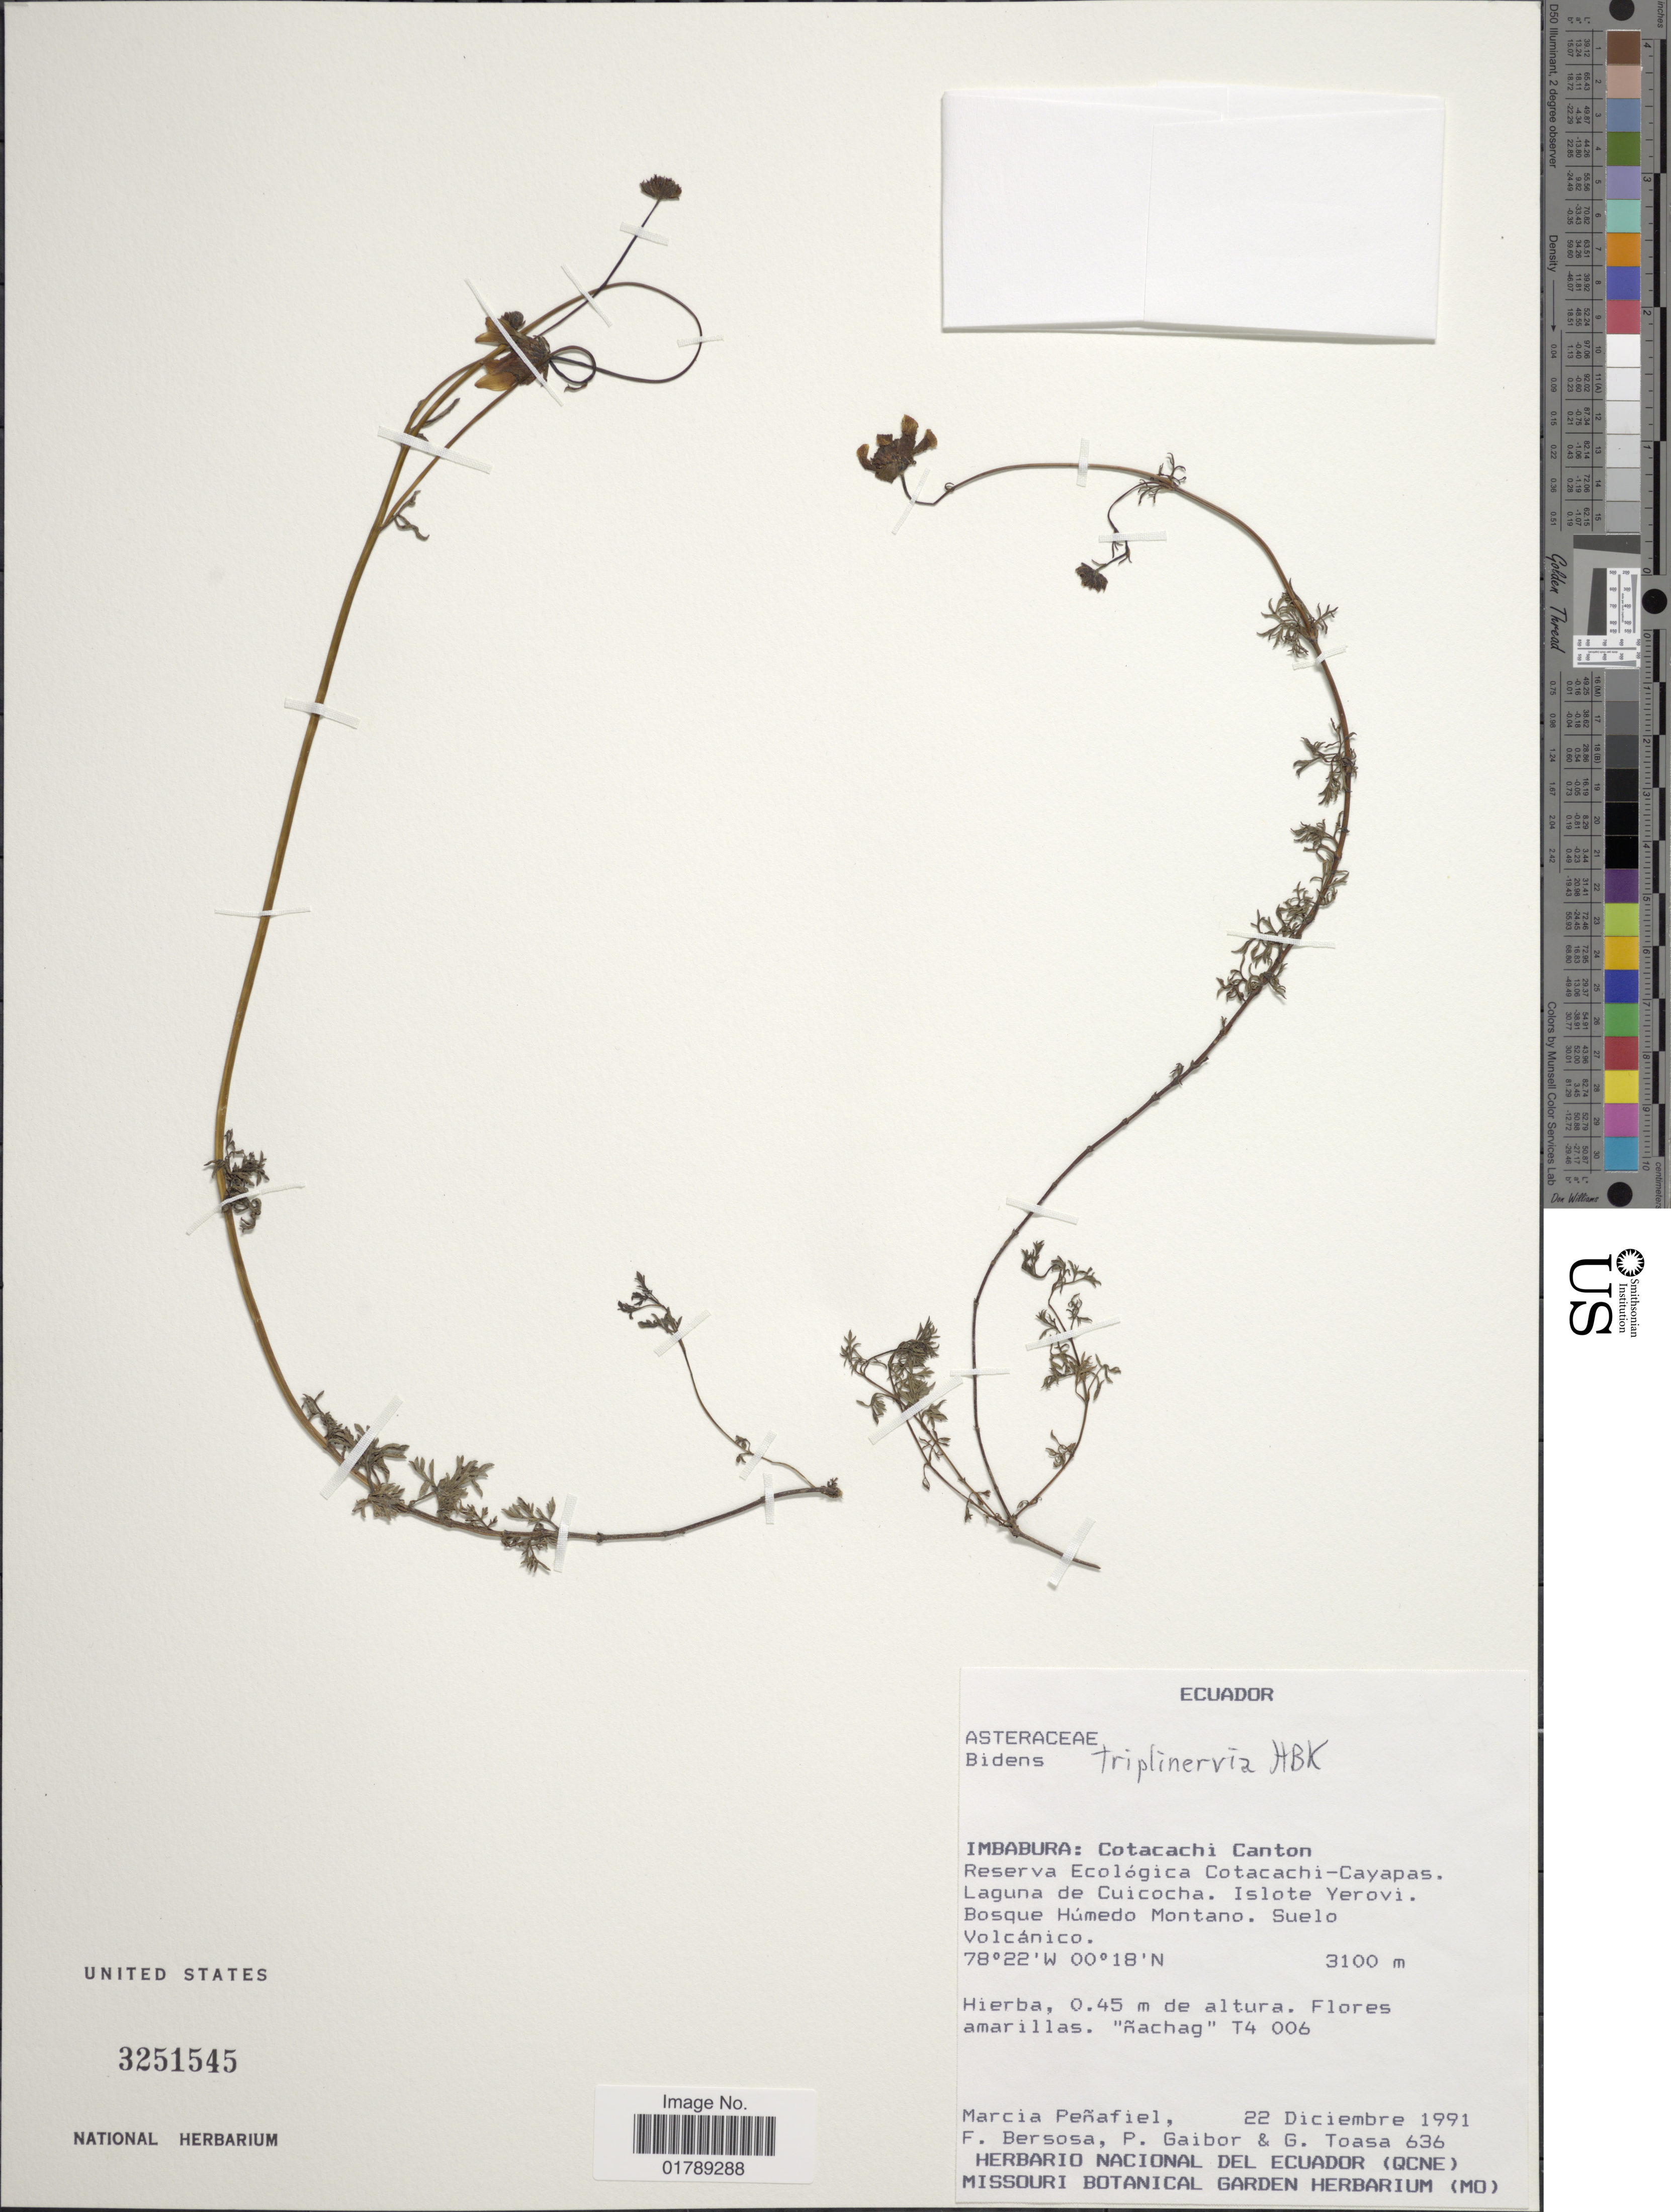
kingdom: Plantae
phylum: Tracheophyta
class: Magnoliopsida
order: Asterales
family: Asteraceae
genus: Bidens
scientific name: Bidens triplinervia var. macrantha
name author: (Wedd.) Sherff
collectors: M. Penafiel, F. Bersosa, P. Gaibor & G. Toasa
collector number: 636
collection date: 1991-12-22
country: Ecuador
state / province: Imbabura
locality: Cotacachi Canton. Reserva Ecológica Cotacachi-Cayapas. Laguna de Cuicocha. Islote Yerovi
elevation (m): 3100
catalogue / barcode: US 3251545